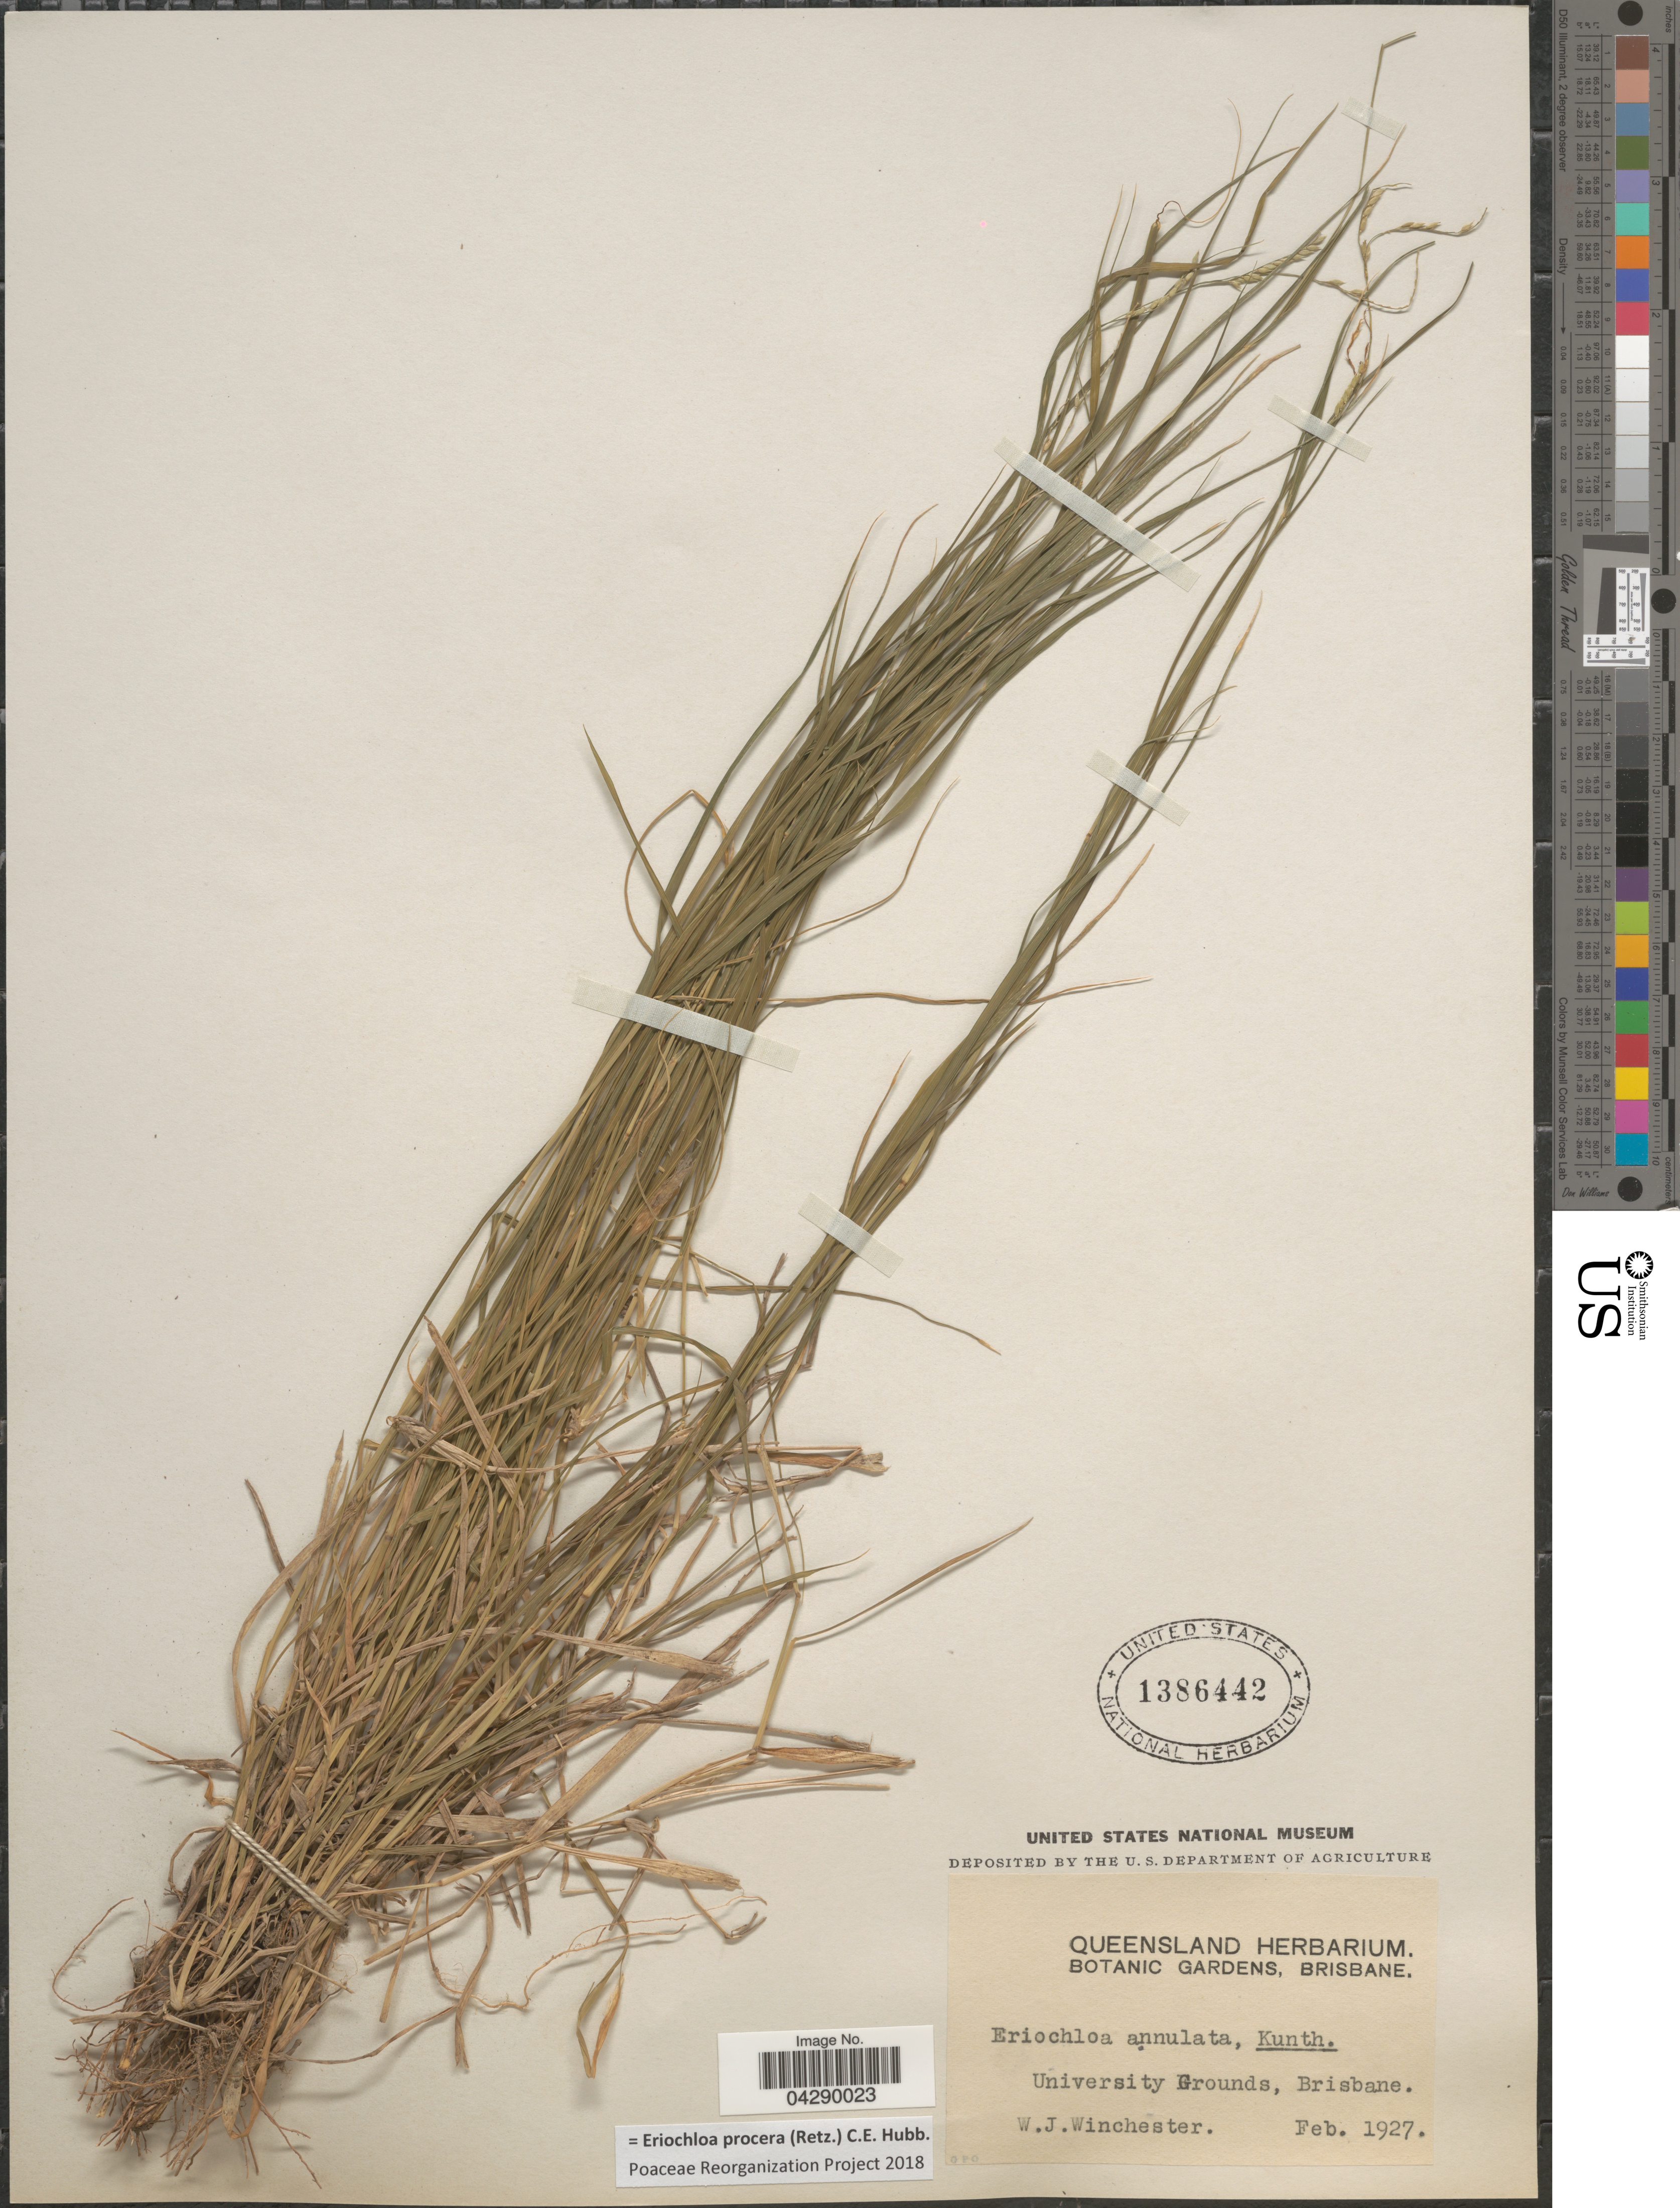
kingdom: Plantae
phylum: Tracheophyta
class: Liliopsida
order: Poales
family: Poaceae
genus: Eriochloa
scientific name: Eriochloa procera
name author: (Retz.) C.E. Hubb.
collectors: W. Winchester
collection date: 1927-02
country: Australia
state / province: Queensland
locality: University Grounds, Brisbane.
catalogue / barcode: US 1386442